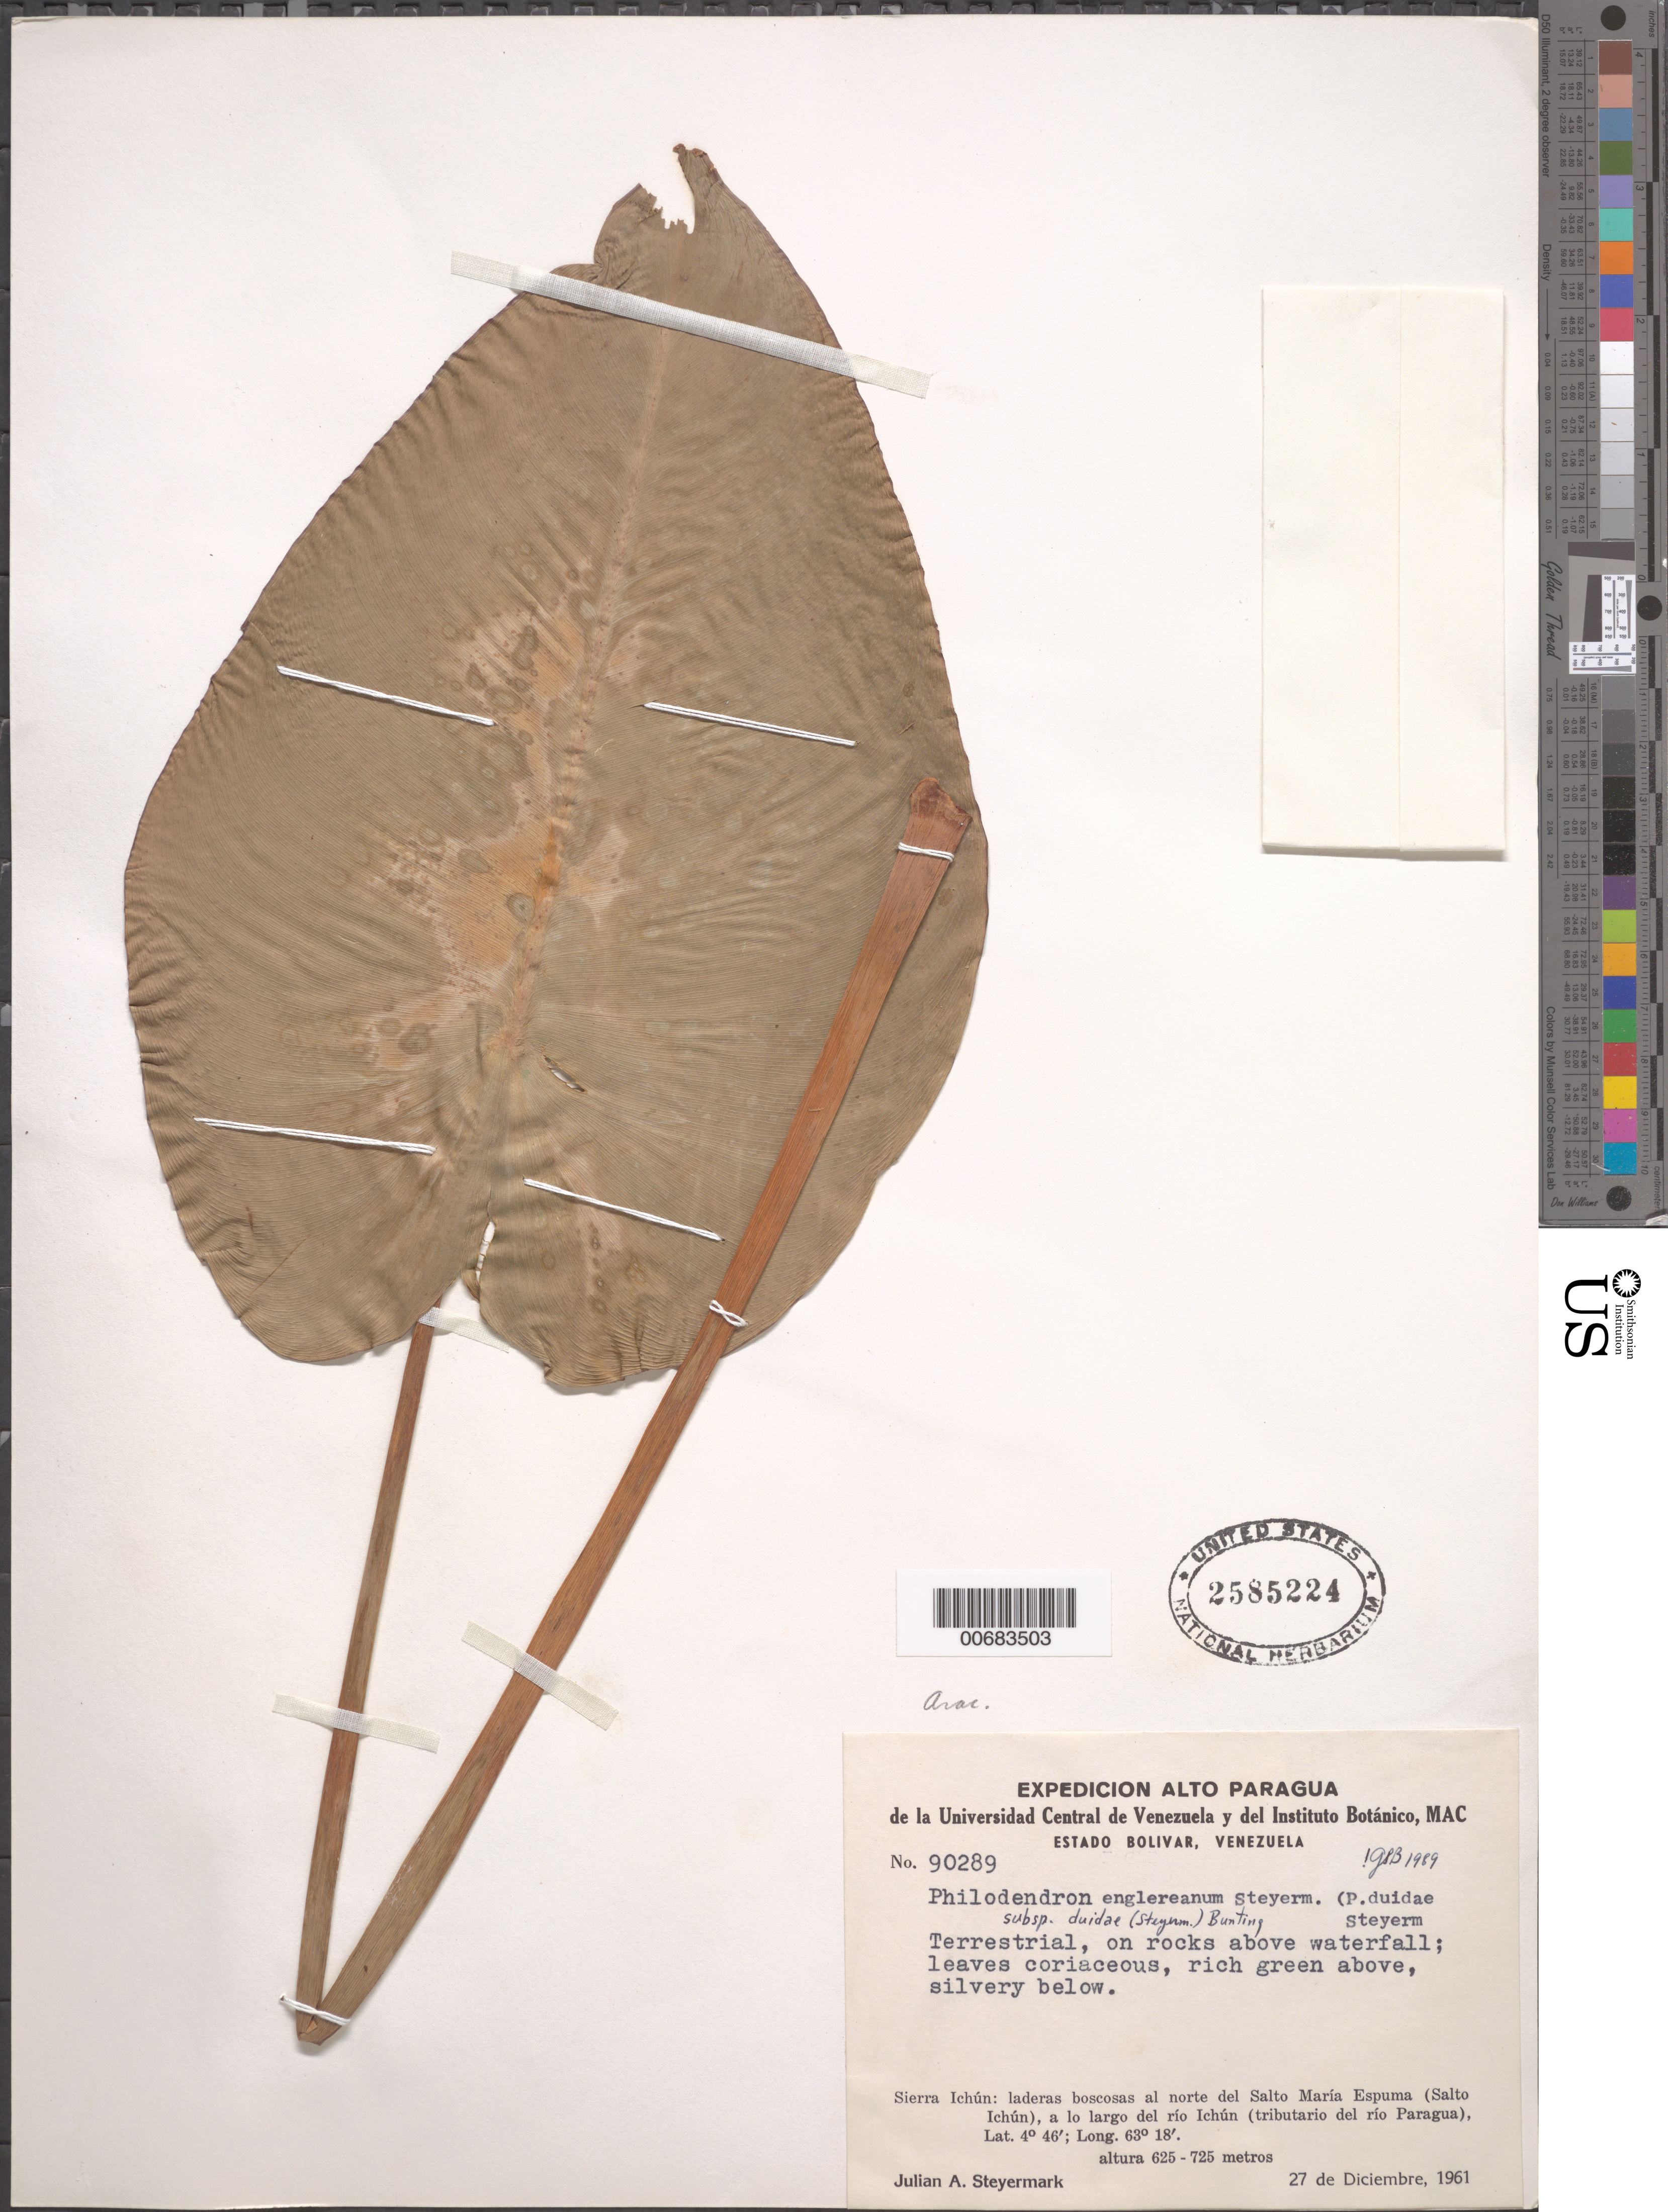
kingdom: Plantae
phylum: Tracheophyta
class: Liliopsida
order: Alismatales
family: Araceae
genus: Philodendron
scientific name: Philodendron englerianum subsp. duidae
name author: (Steyerm.) G.S. Bunting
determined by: Bunting, G. S.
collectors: J. Steyermark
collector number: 90289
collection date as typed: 27-Dec-61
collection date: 1961-12-27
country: Venezuela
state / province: Bolívar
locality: Sierra Ichún, N del Salto María Espuma (Salto Ichún) del Río Ichún (tributary of río Paragua)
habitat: Forest slopes. On rocks above waterfall;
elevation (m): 625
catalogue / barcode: US 2585224